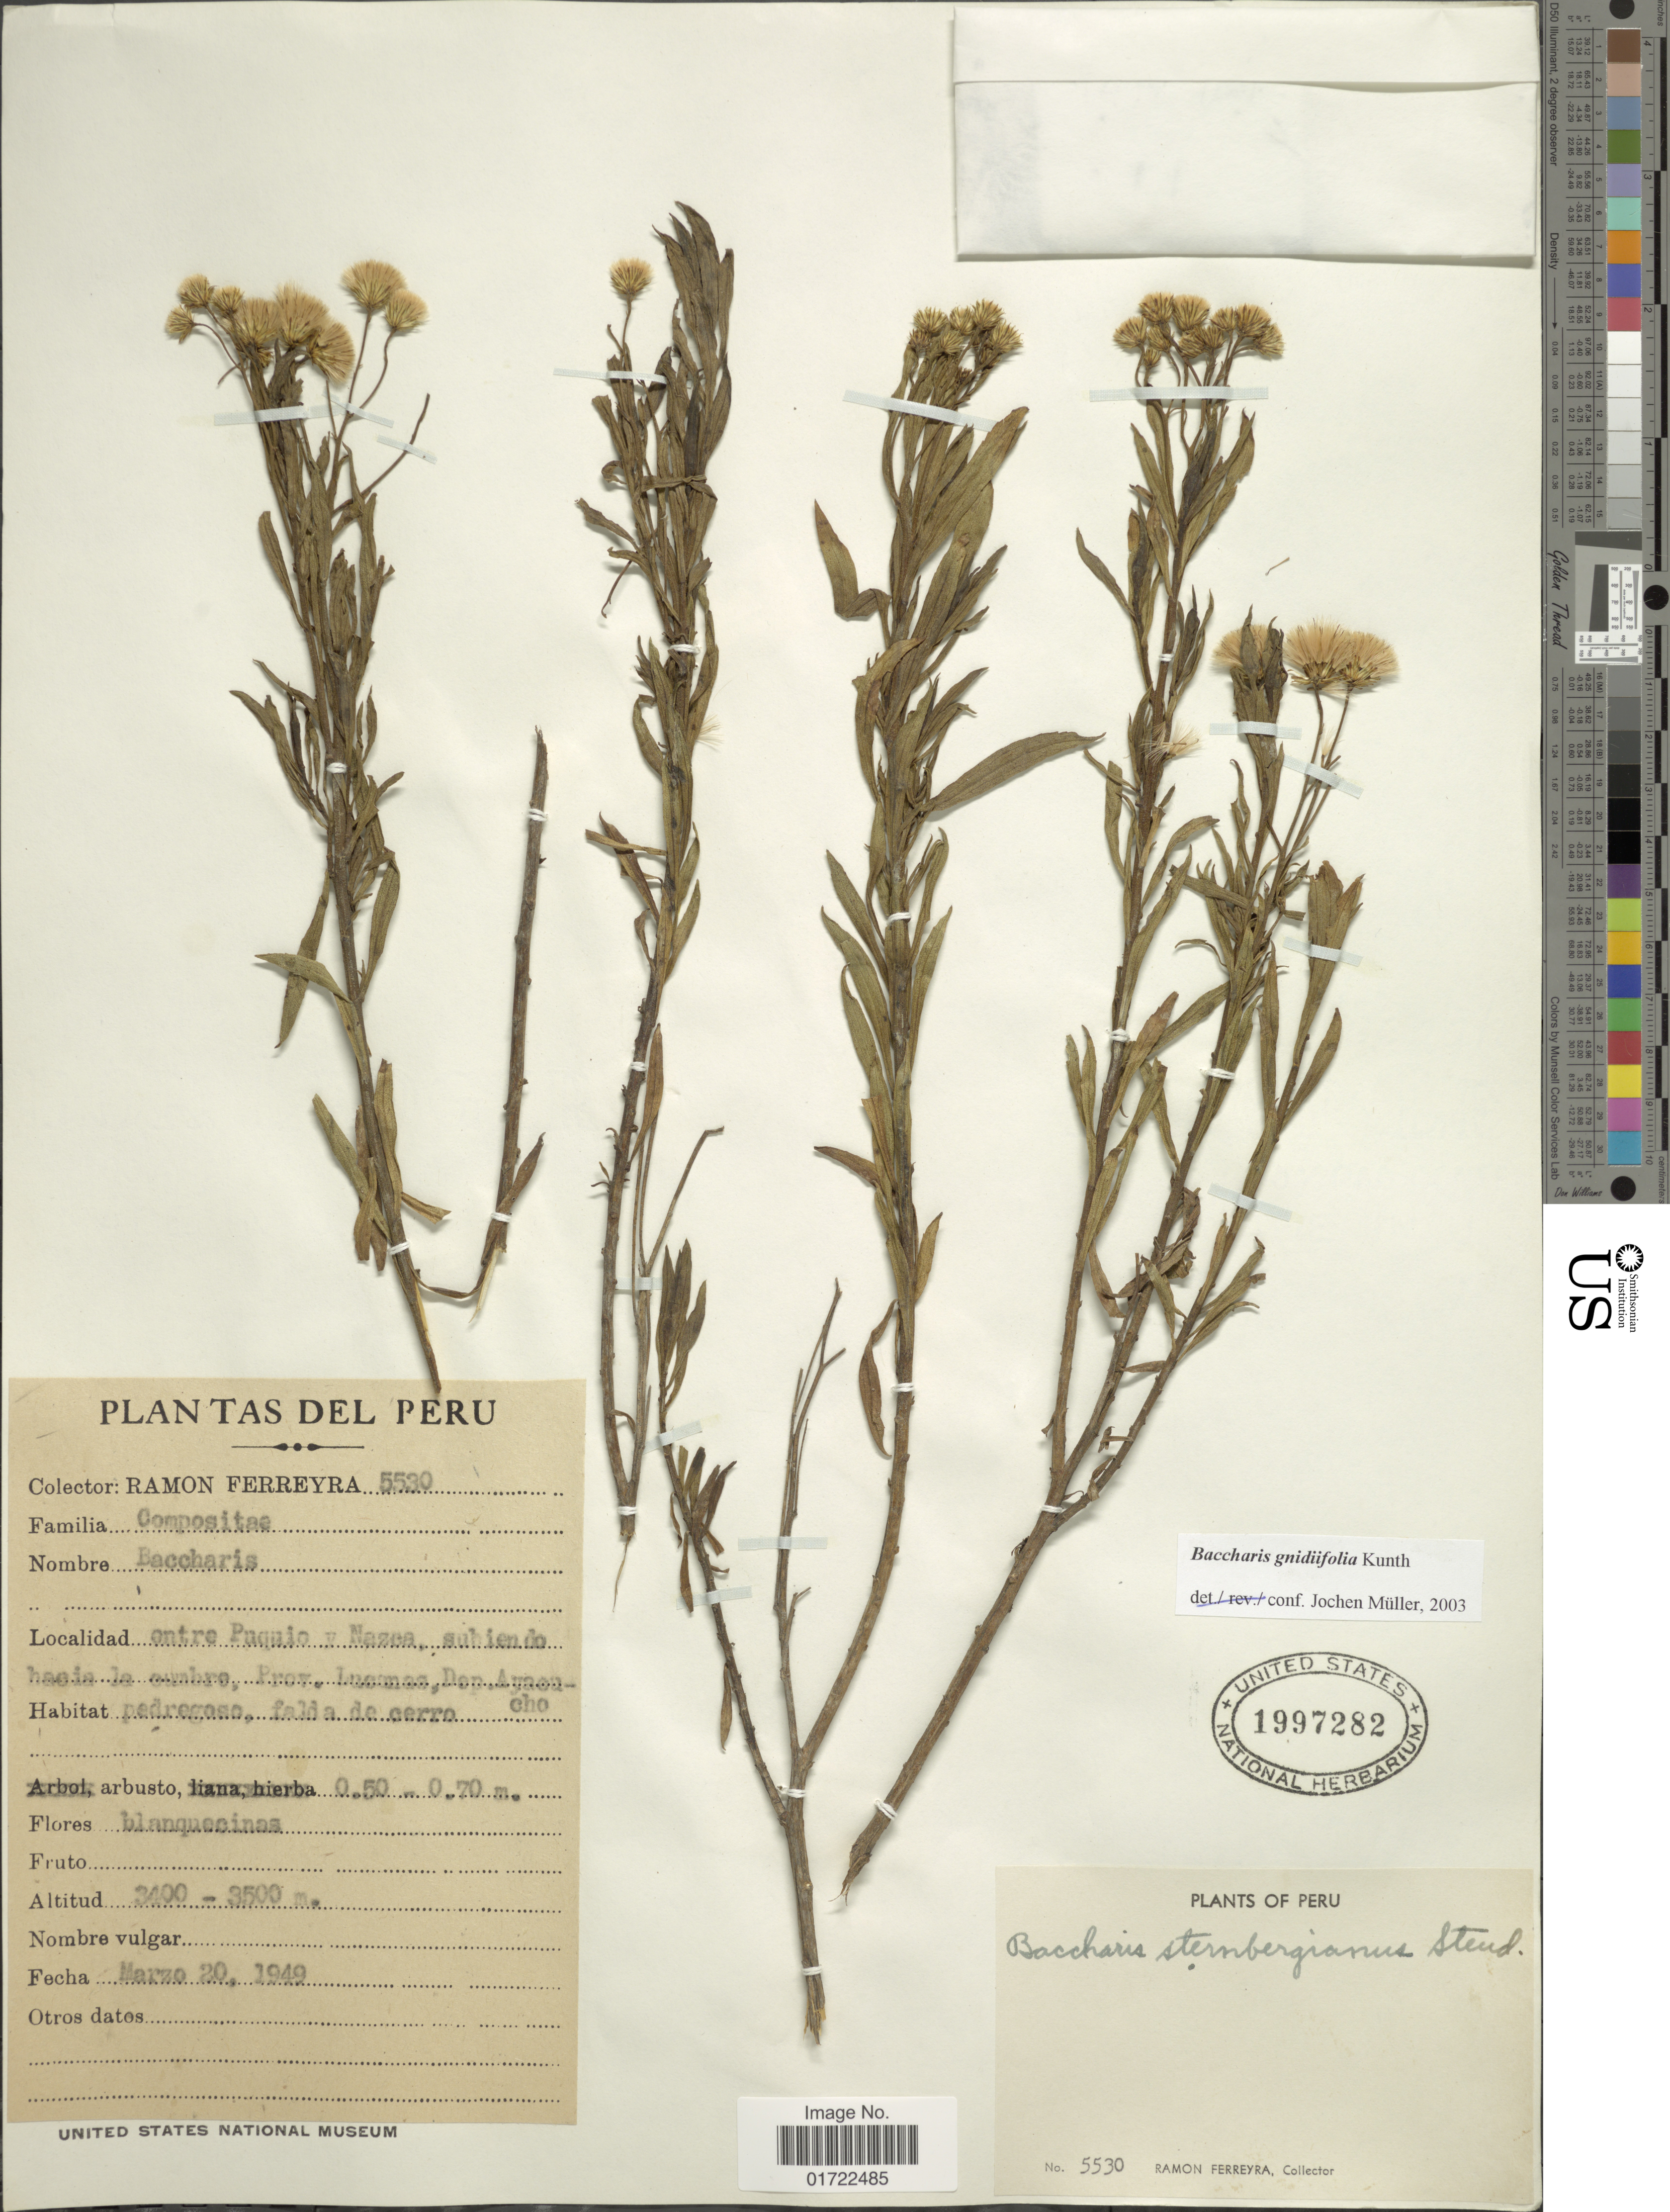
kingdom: Plantae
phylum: Tracheophyta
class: Magnoliopsida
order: Asterales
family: Asteraceae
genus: Baccharis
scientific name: Baccharis gnidiifolia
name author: Kunth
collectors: R. A. Ferreyra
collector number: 5530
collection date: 1949-03-20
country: Peru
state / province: Ayacucho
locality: Entre Puquio y Nazca, subiendo hacis la cumbre, Prov. Luemes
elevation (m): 3400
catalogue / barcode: US 1997282